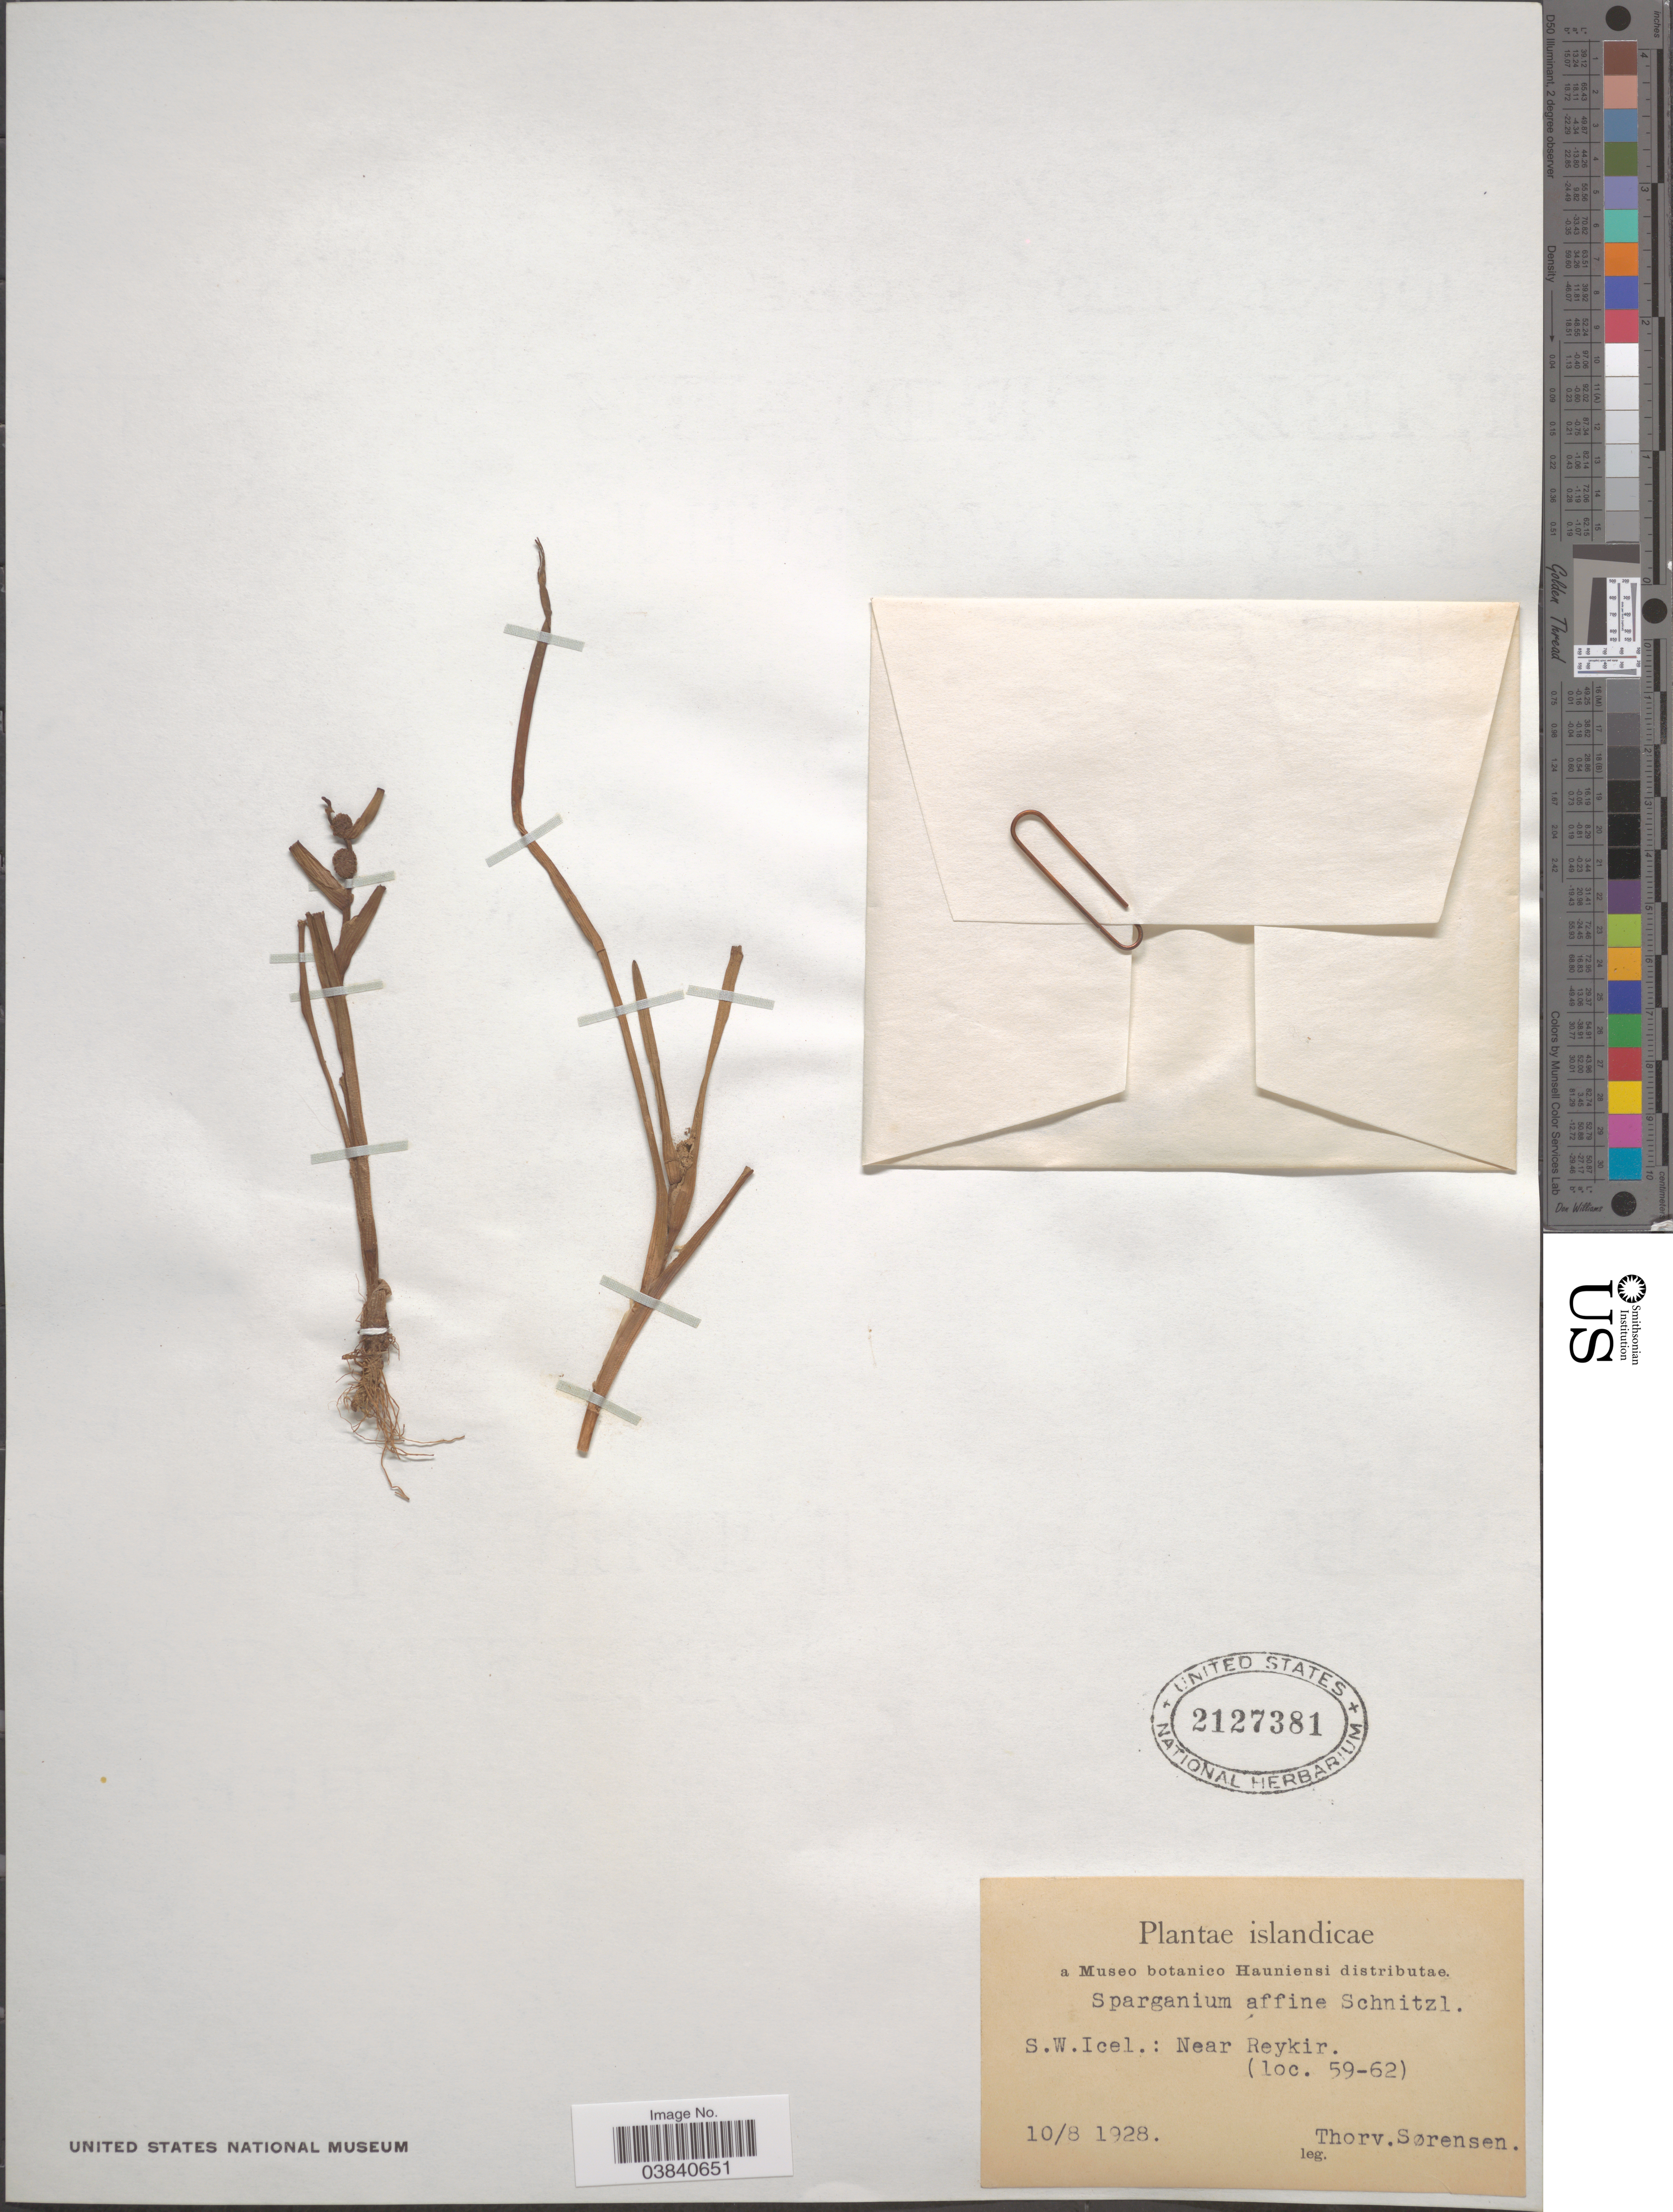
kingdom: Plantae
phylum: Tracheophyta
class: Liliopsida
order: Poales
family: Typhaceae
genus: Sparganium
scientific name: Sparganium affine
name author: Schnizl.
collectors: T. Sorensen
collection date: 1928-08-10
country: Iceland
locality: Islandicae. S.W. Icel.: Near Reykir.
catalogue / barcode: US 2127381